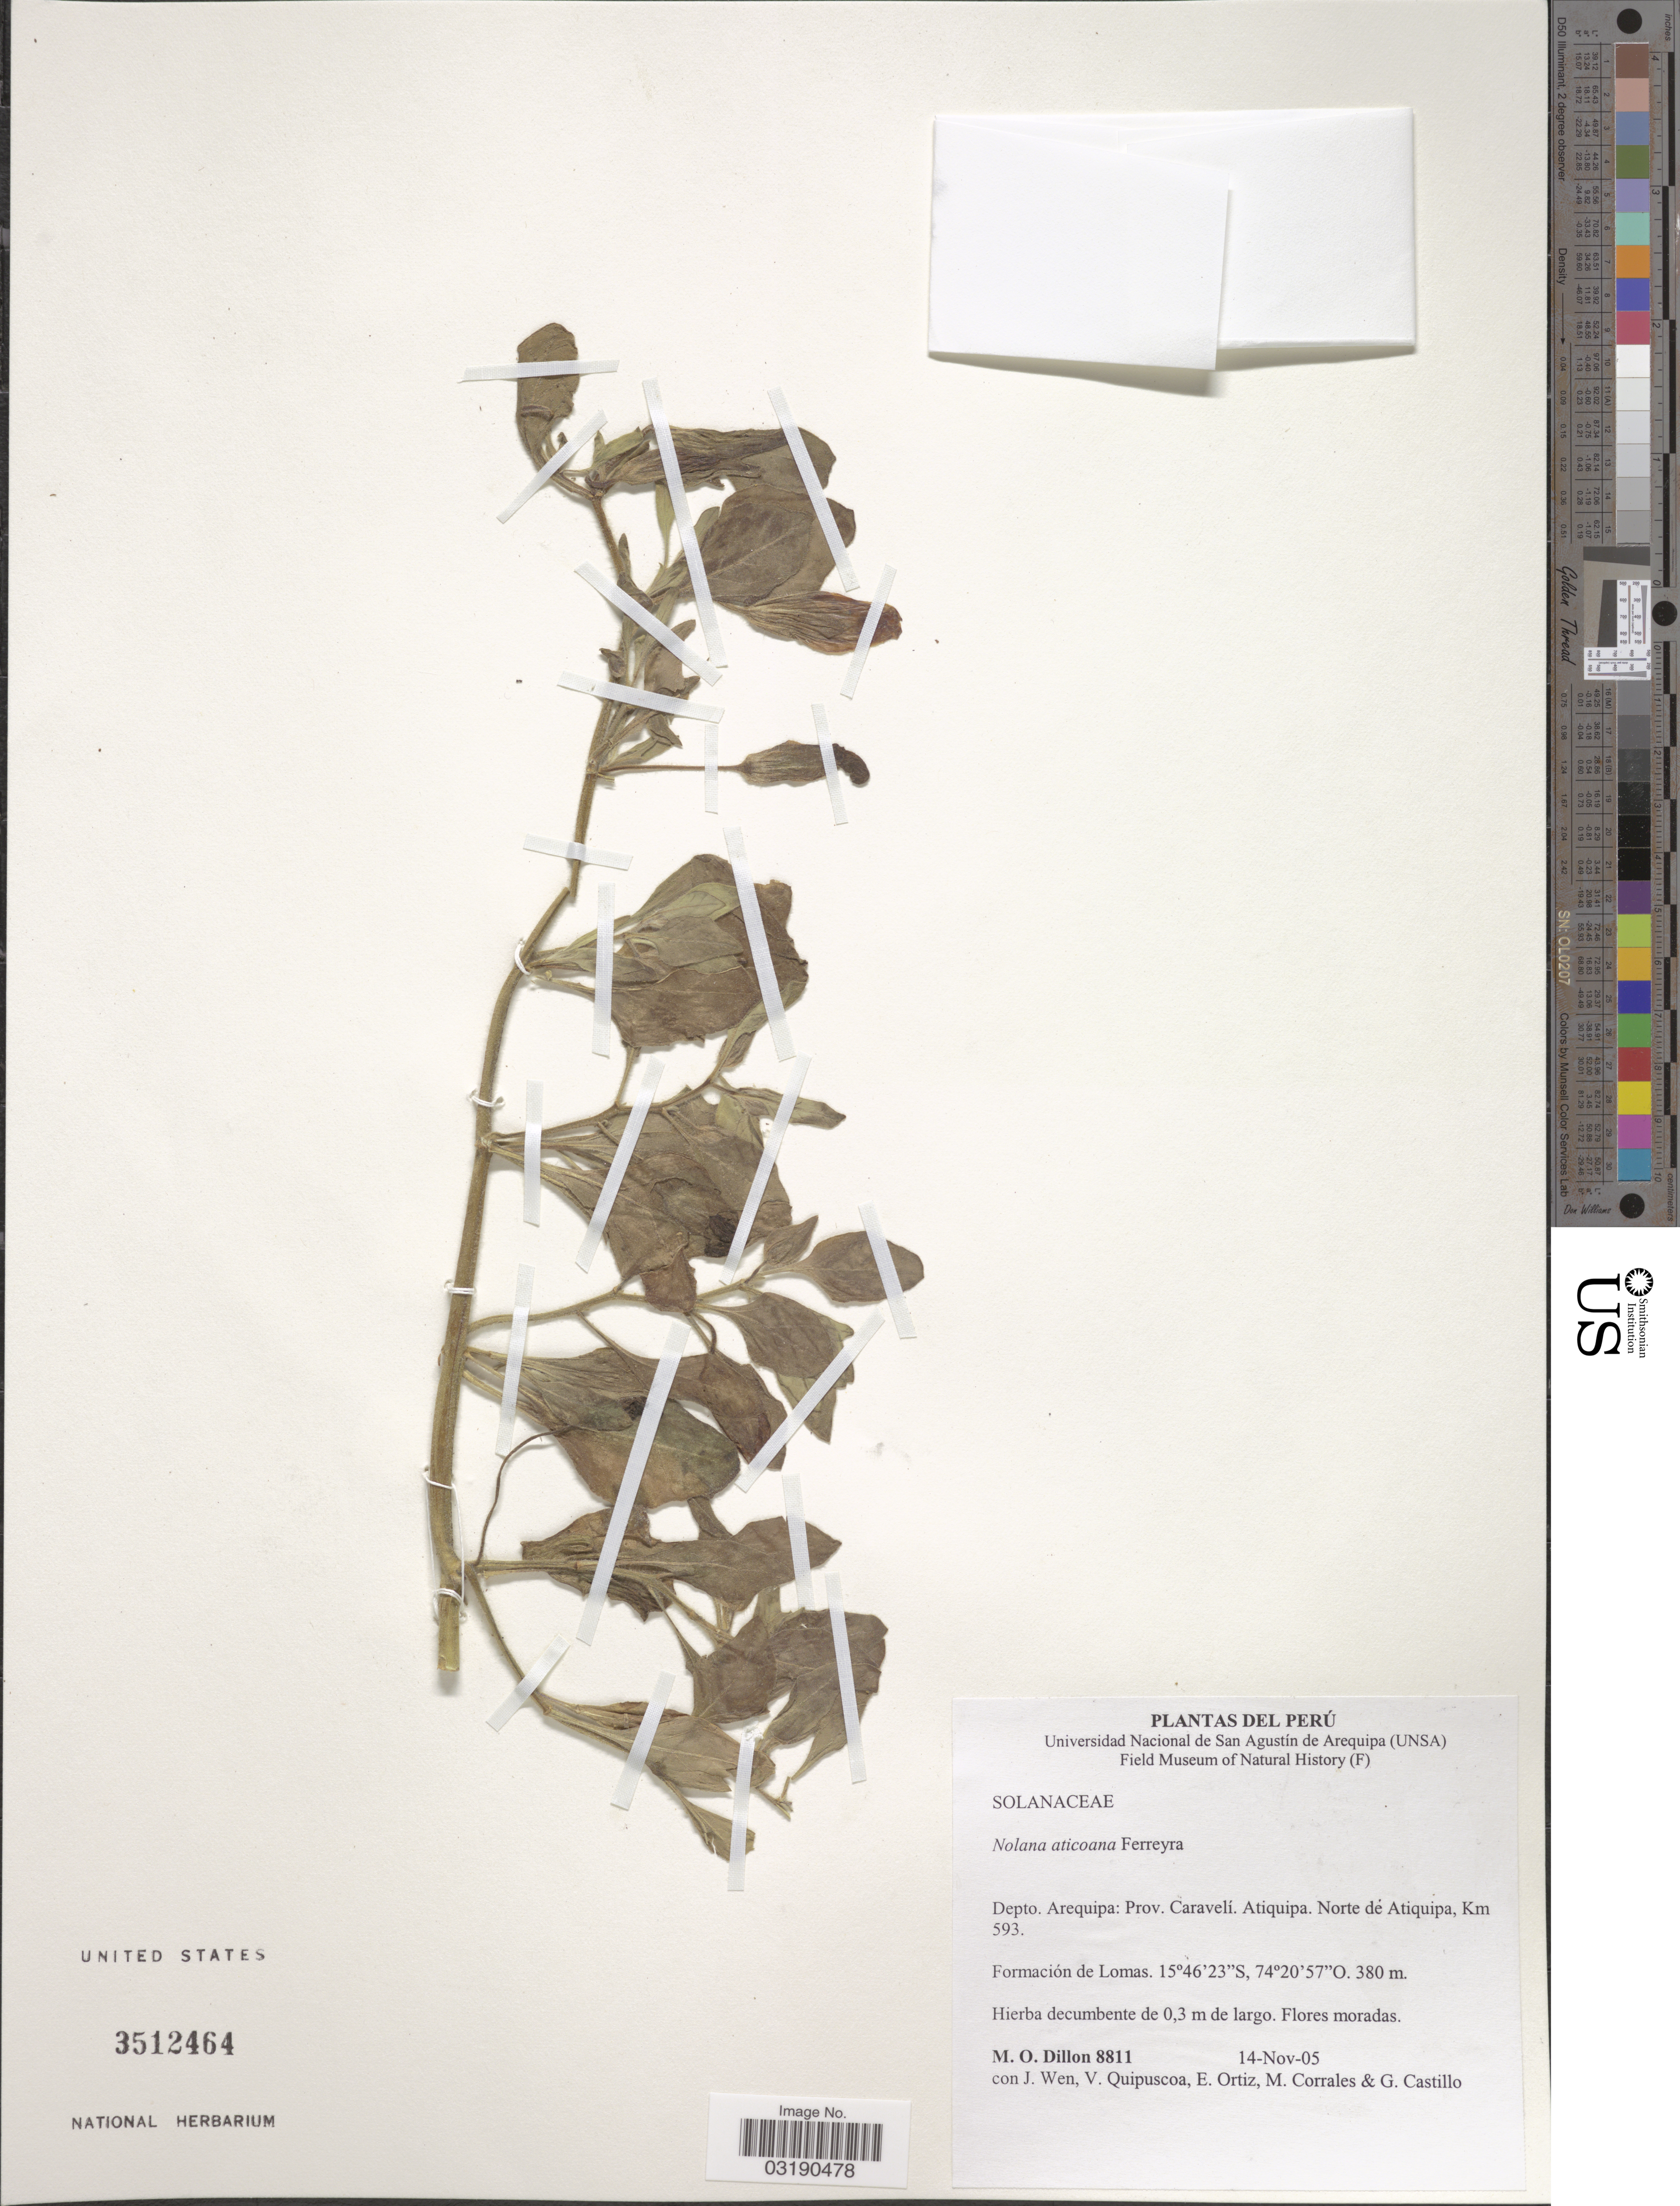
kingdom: Plantae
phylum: Tracheophyta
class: Magnoliopsida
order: Solanales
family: Solanaceae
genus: Nolana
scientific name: Nolana aticoana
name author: Ferreyra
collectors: M. O. Dillon, J. Wen, V. Quipuscoa, E. Ortiz & et al.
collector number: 8811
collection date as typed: Transcribed d/m/y: 14/11/5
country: Peru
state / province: Arequipa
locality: Depto. Arequipa: Prov. Caravelí. Atiquipa. Norte dé Atiquipa, Km 593.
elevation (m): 380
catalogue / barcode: US 3512464